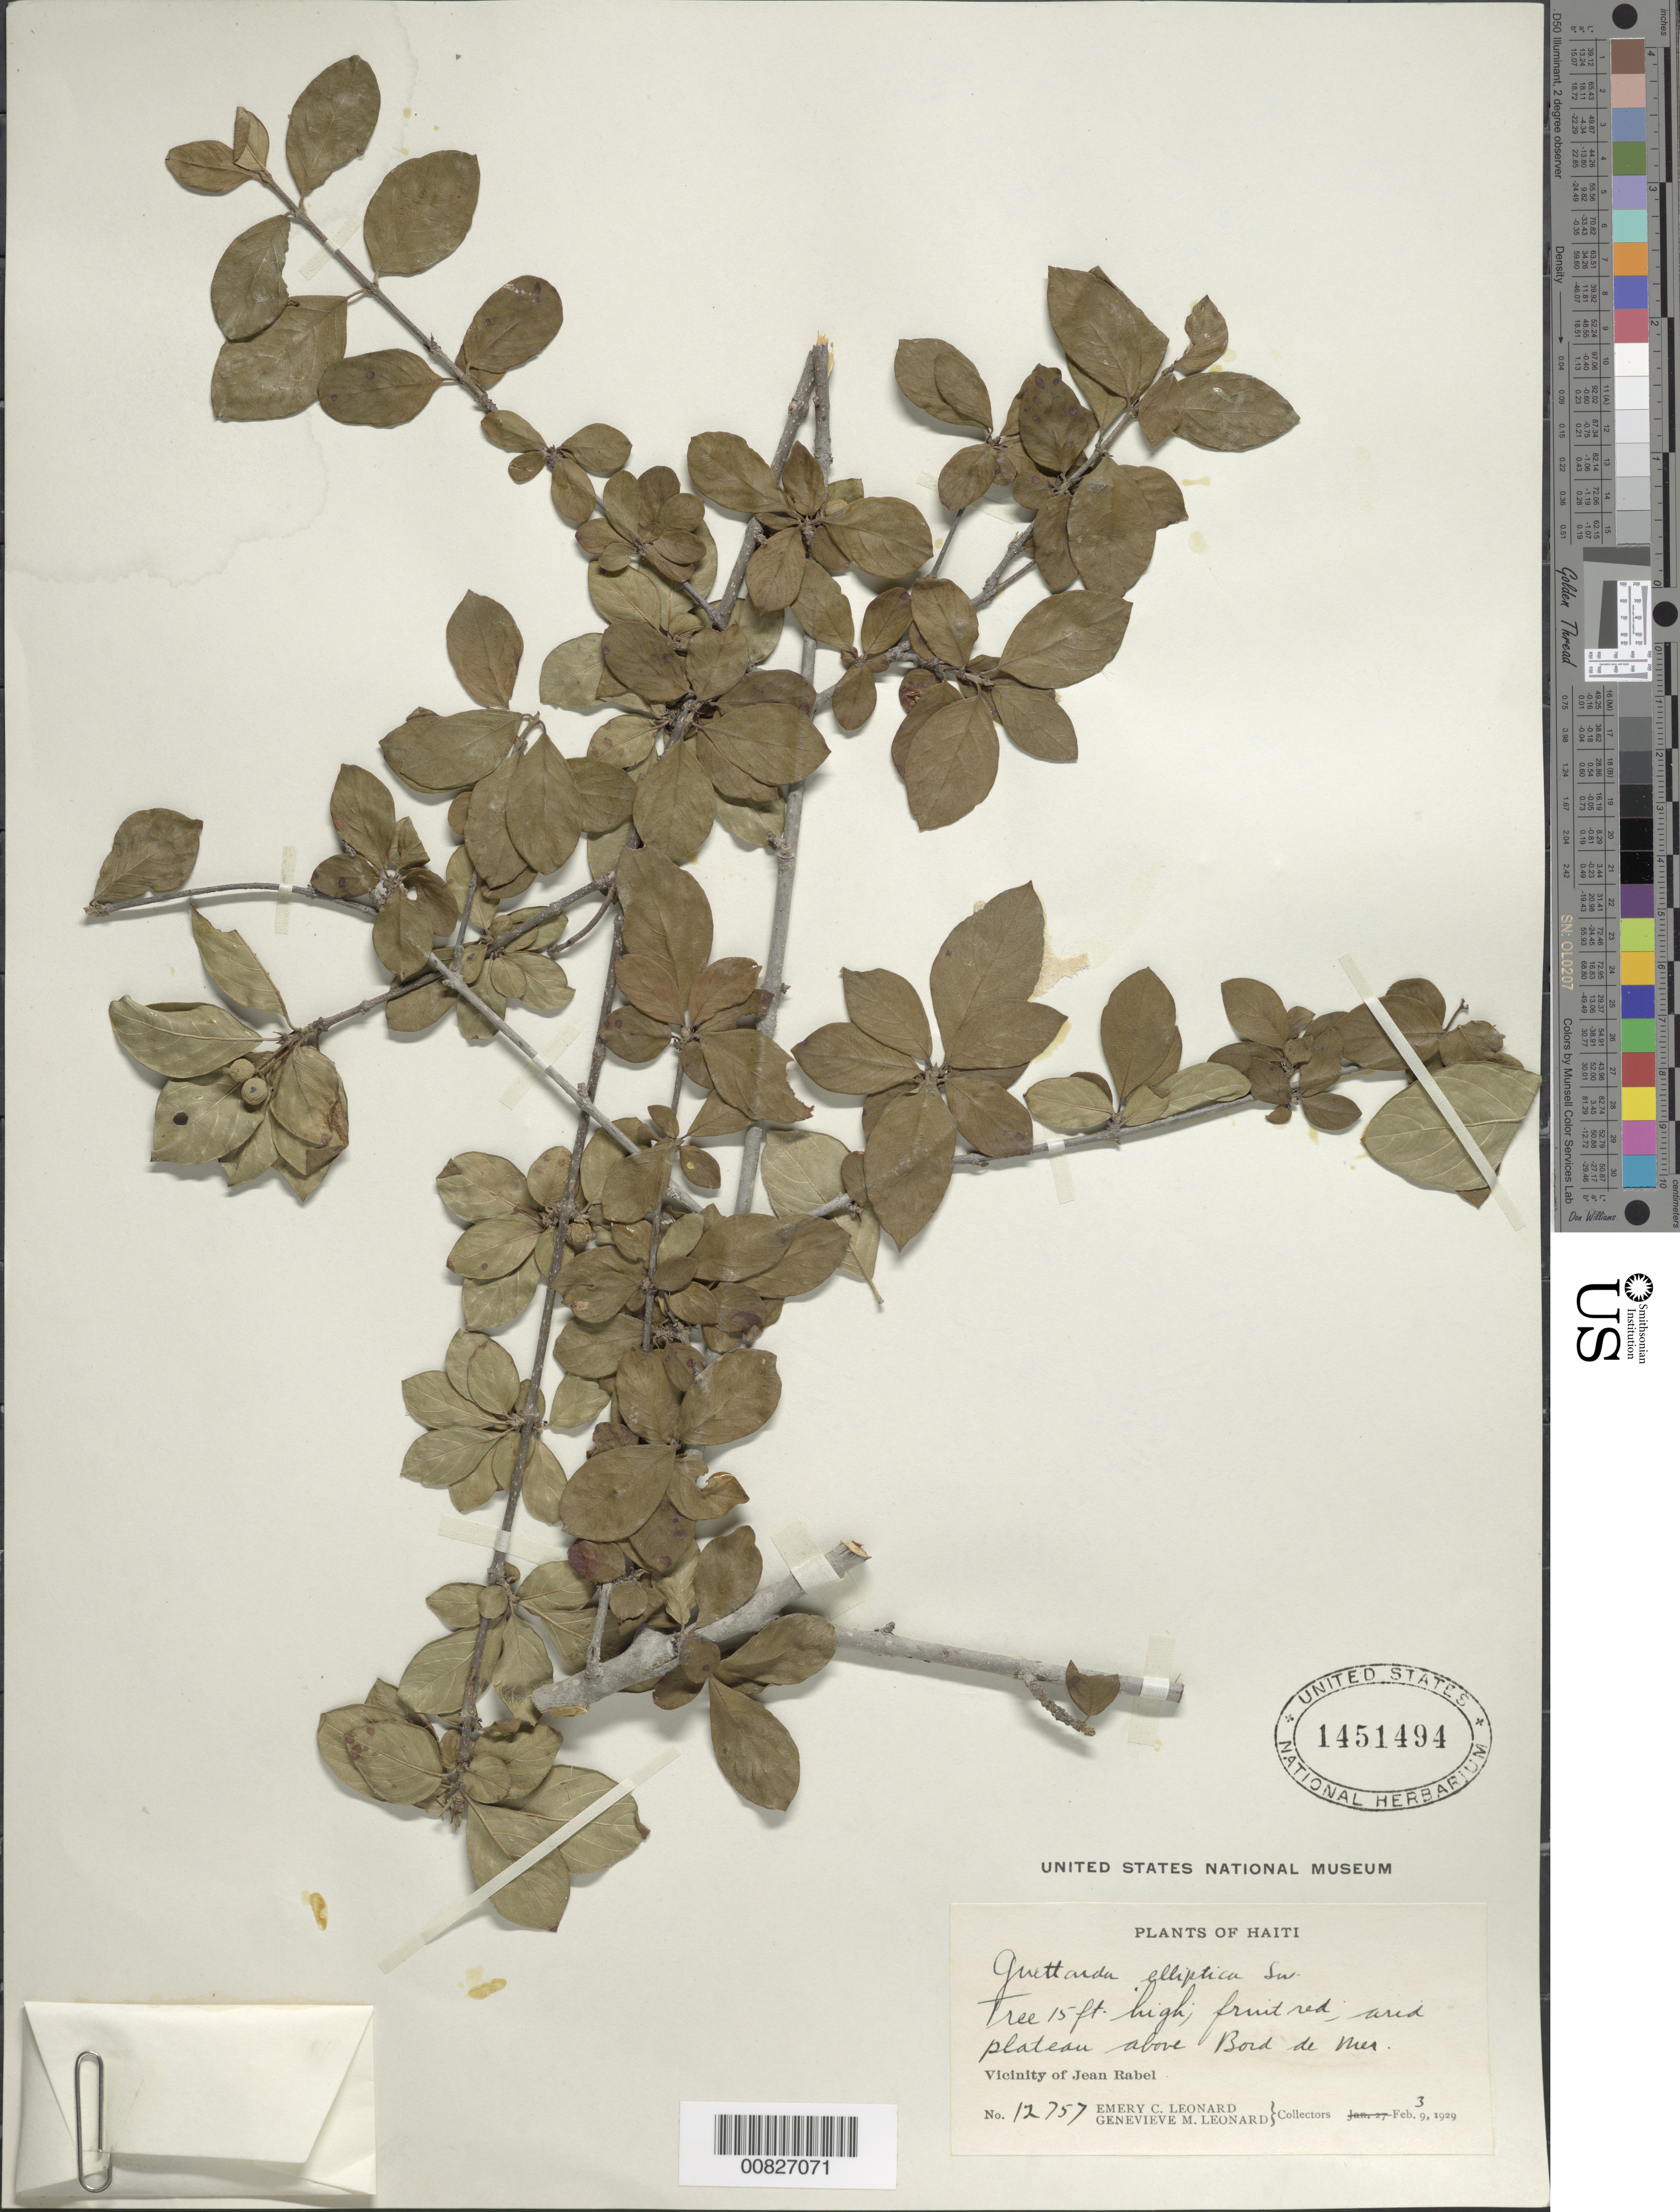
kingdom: Plantae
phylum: Tracheophyta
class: Magnoliopsida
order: Gentianales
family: Rubiaceae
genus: Guettarda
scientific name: Guettarda elliptica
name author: Sw.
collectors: E. C. Leonard & G. M. Leonard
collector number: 12757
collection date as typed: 03 Feb 1929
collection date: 1929-02-03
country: Haiti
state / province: Nord-Ouest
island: Hispaniola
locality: Vicinity of Jean Rabel, above Bord de Mer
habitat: Arid plateau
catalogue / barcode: US 1451494